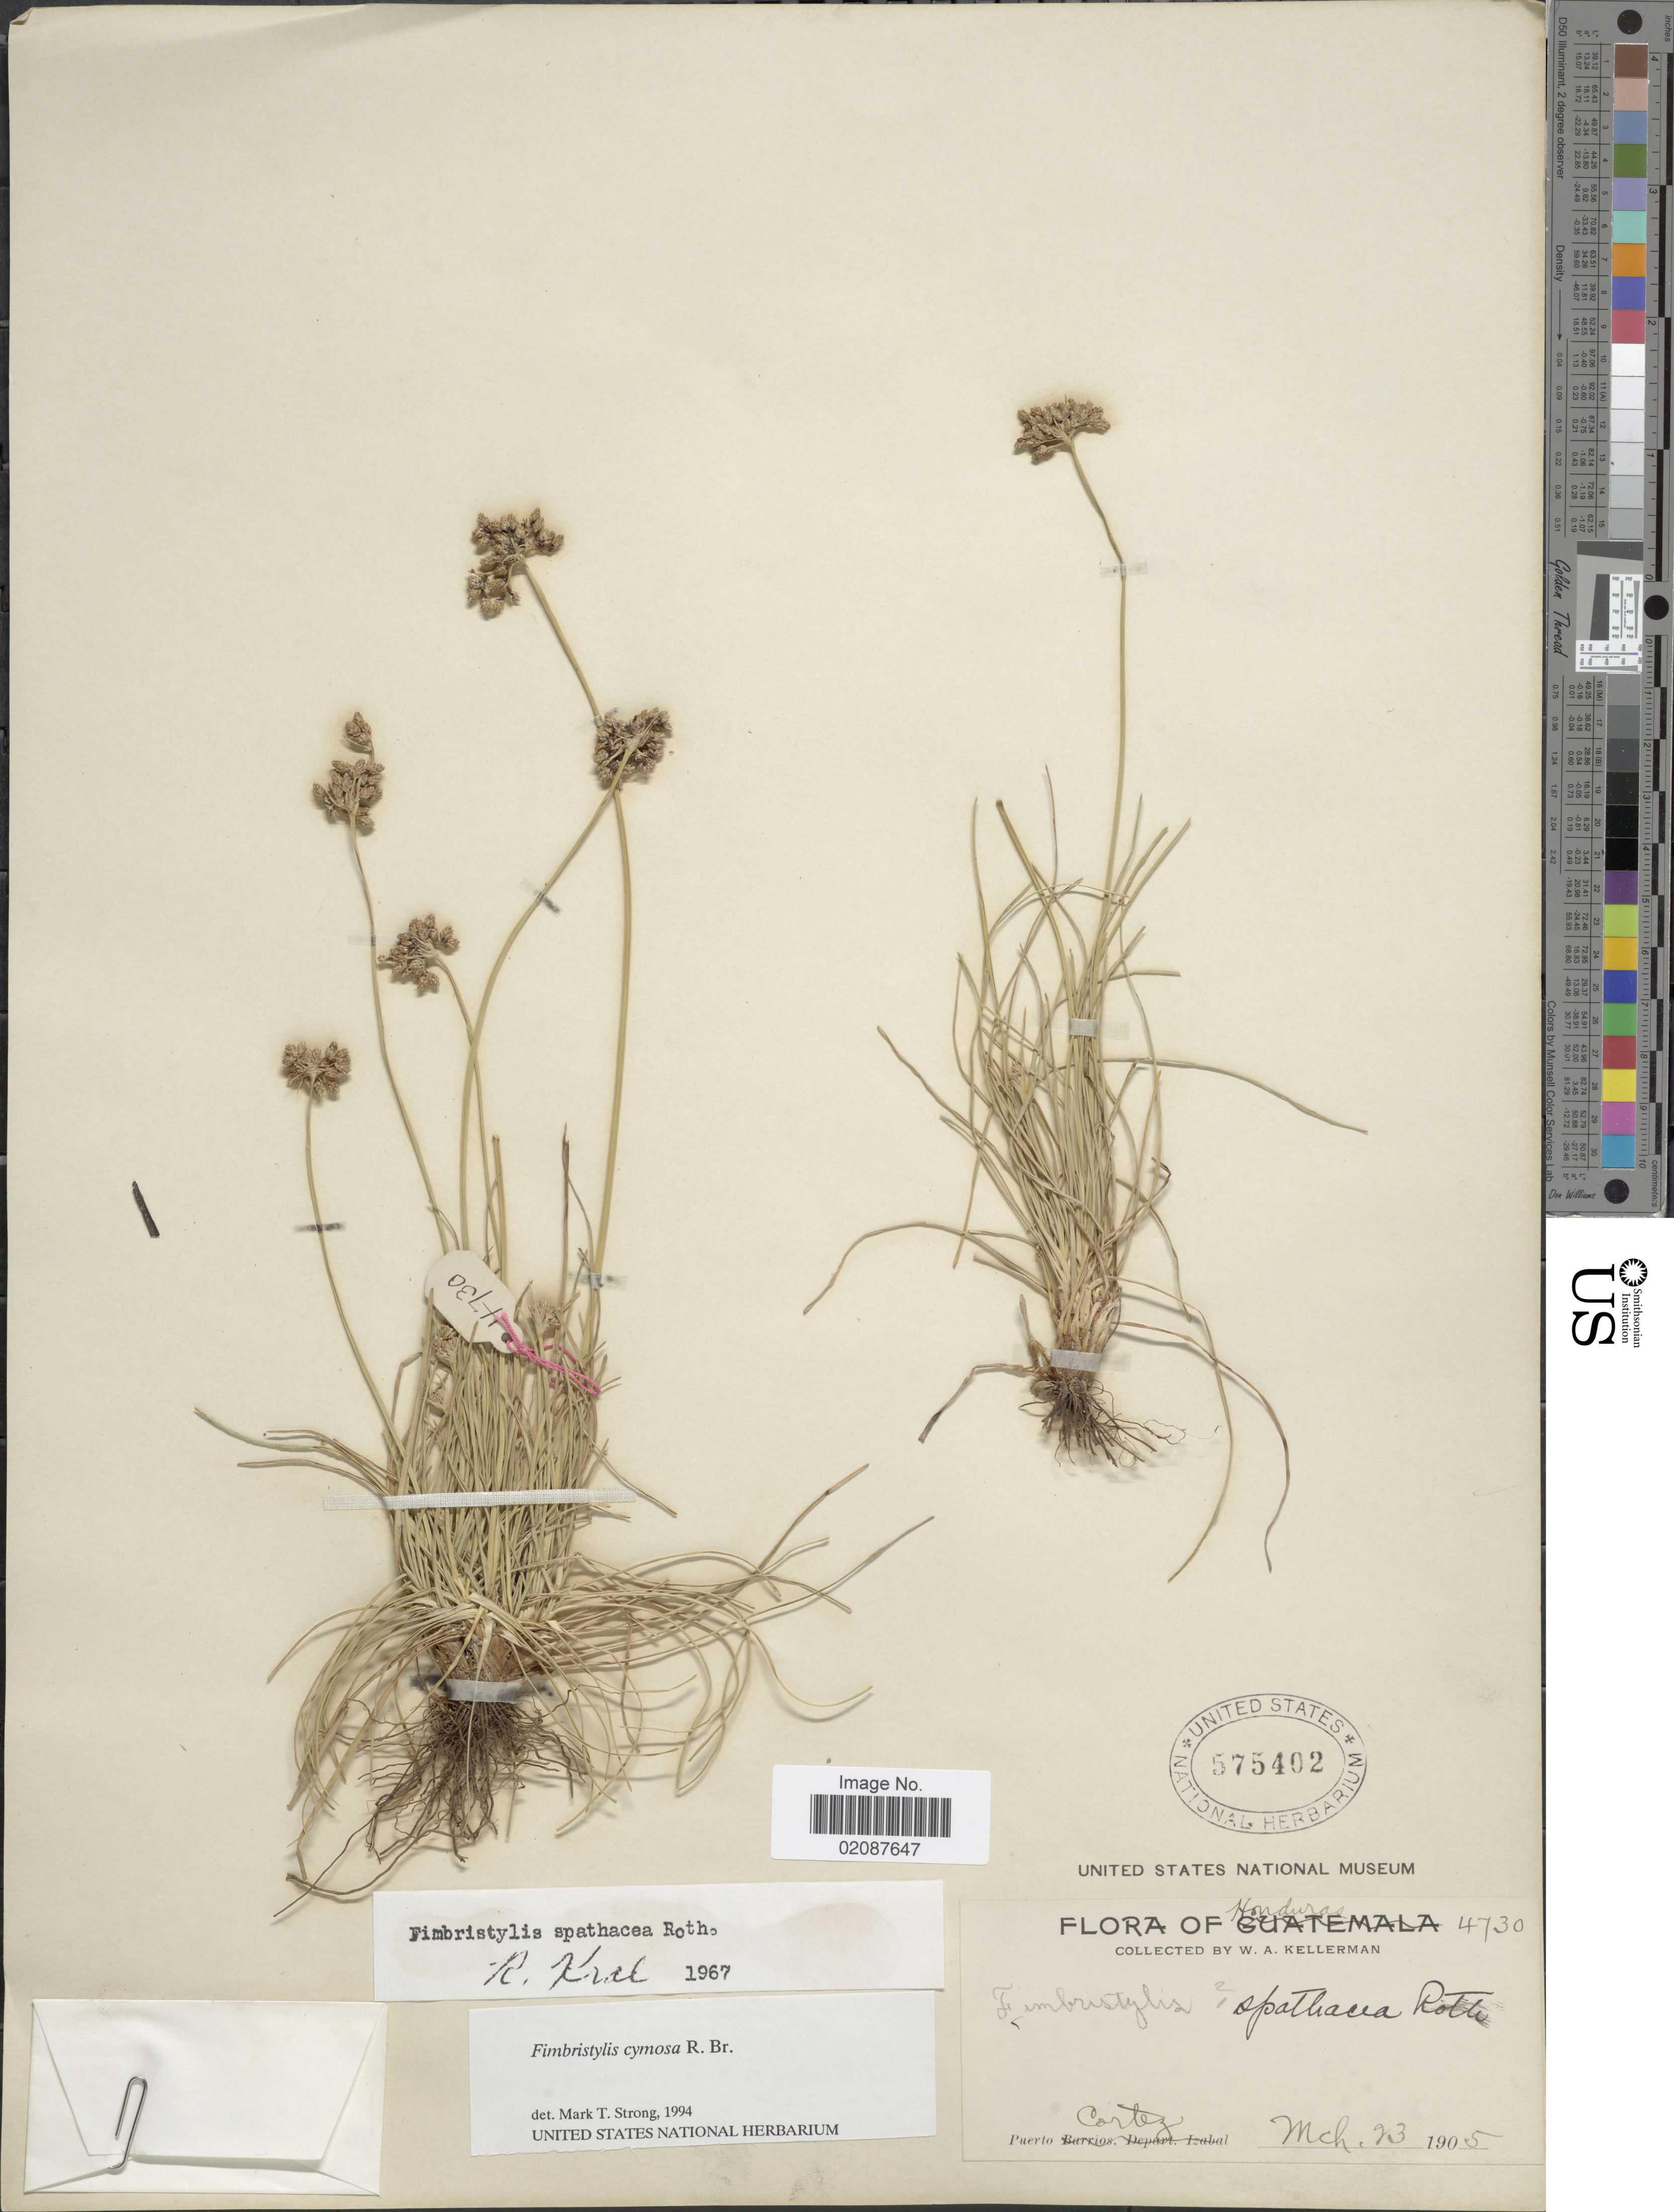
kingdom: Plantae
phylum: Tracheophyta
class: Liliopsida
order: Poales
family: Cyperaceae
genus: Fimbristylis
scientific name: Fimbristylis cymosa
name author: R. Br.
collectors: W. Kellerman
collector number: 4730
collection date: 1905-03-23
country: Honduras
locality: Puerto Cortez.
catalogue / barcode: US 575402